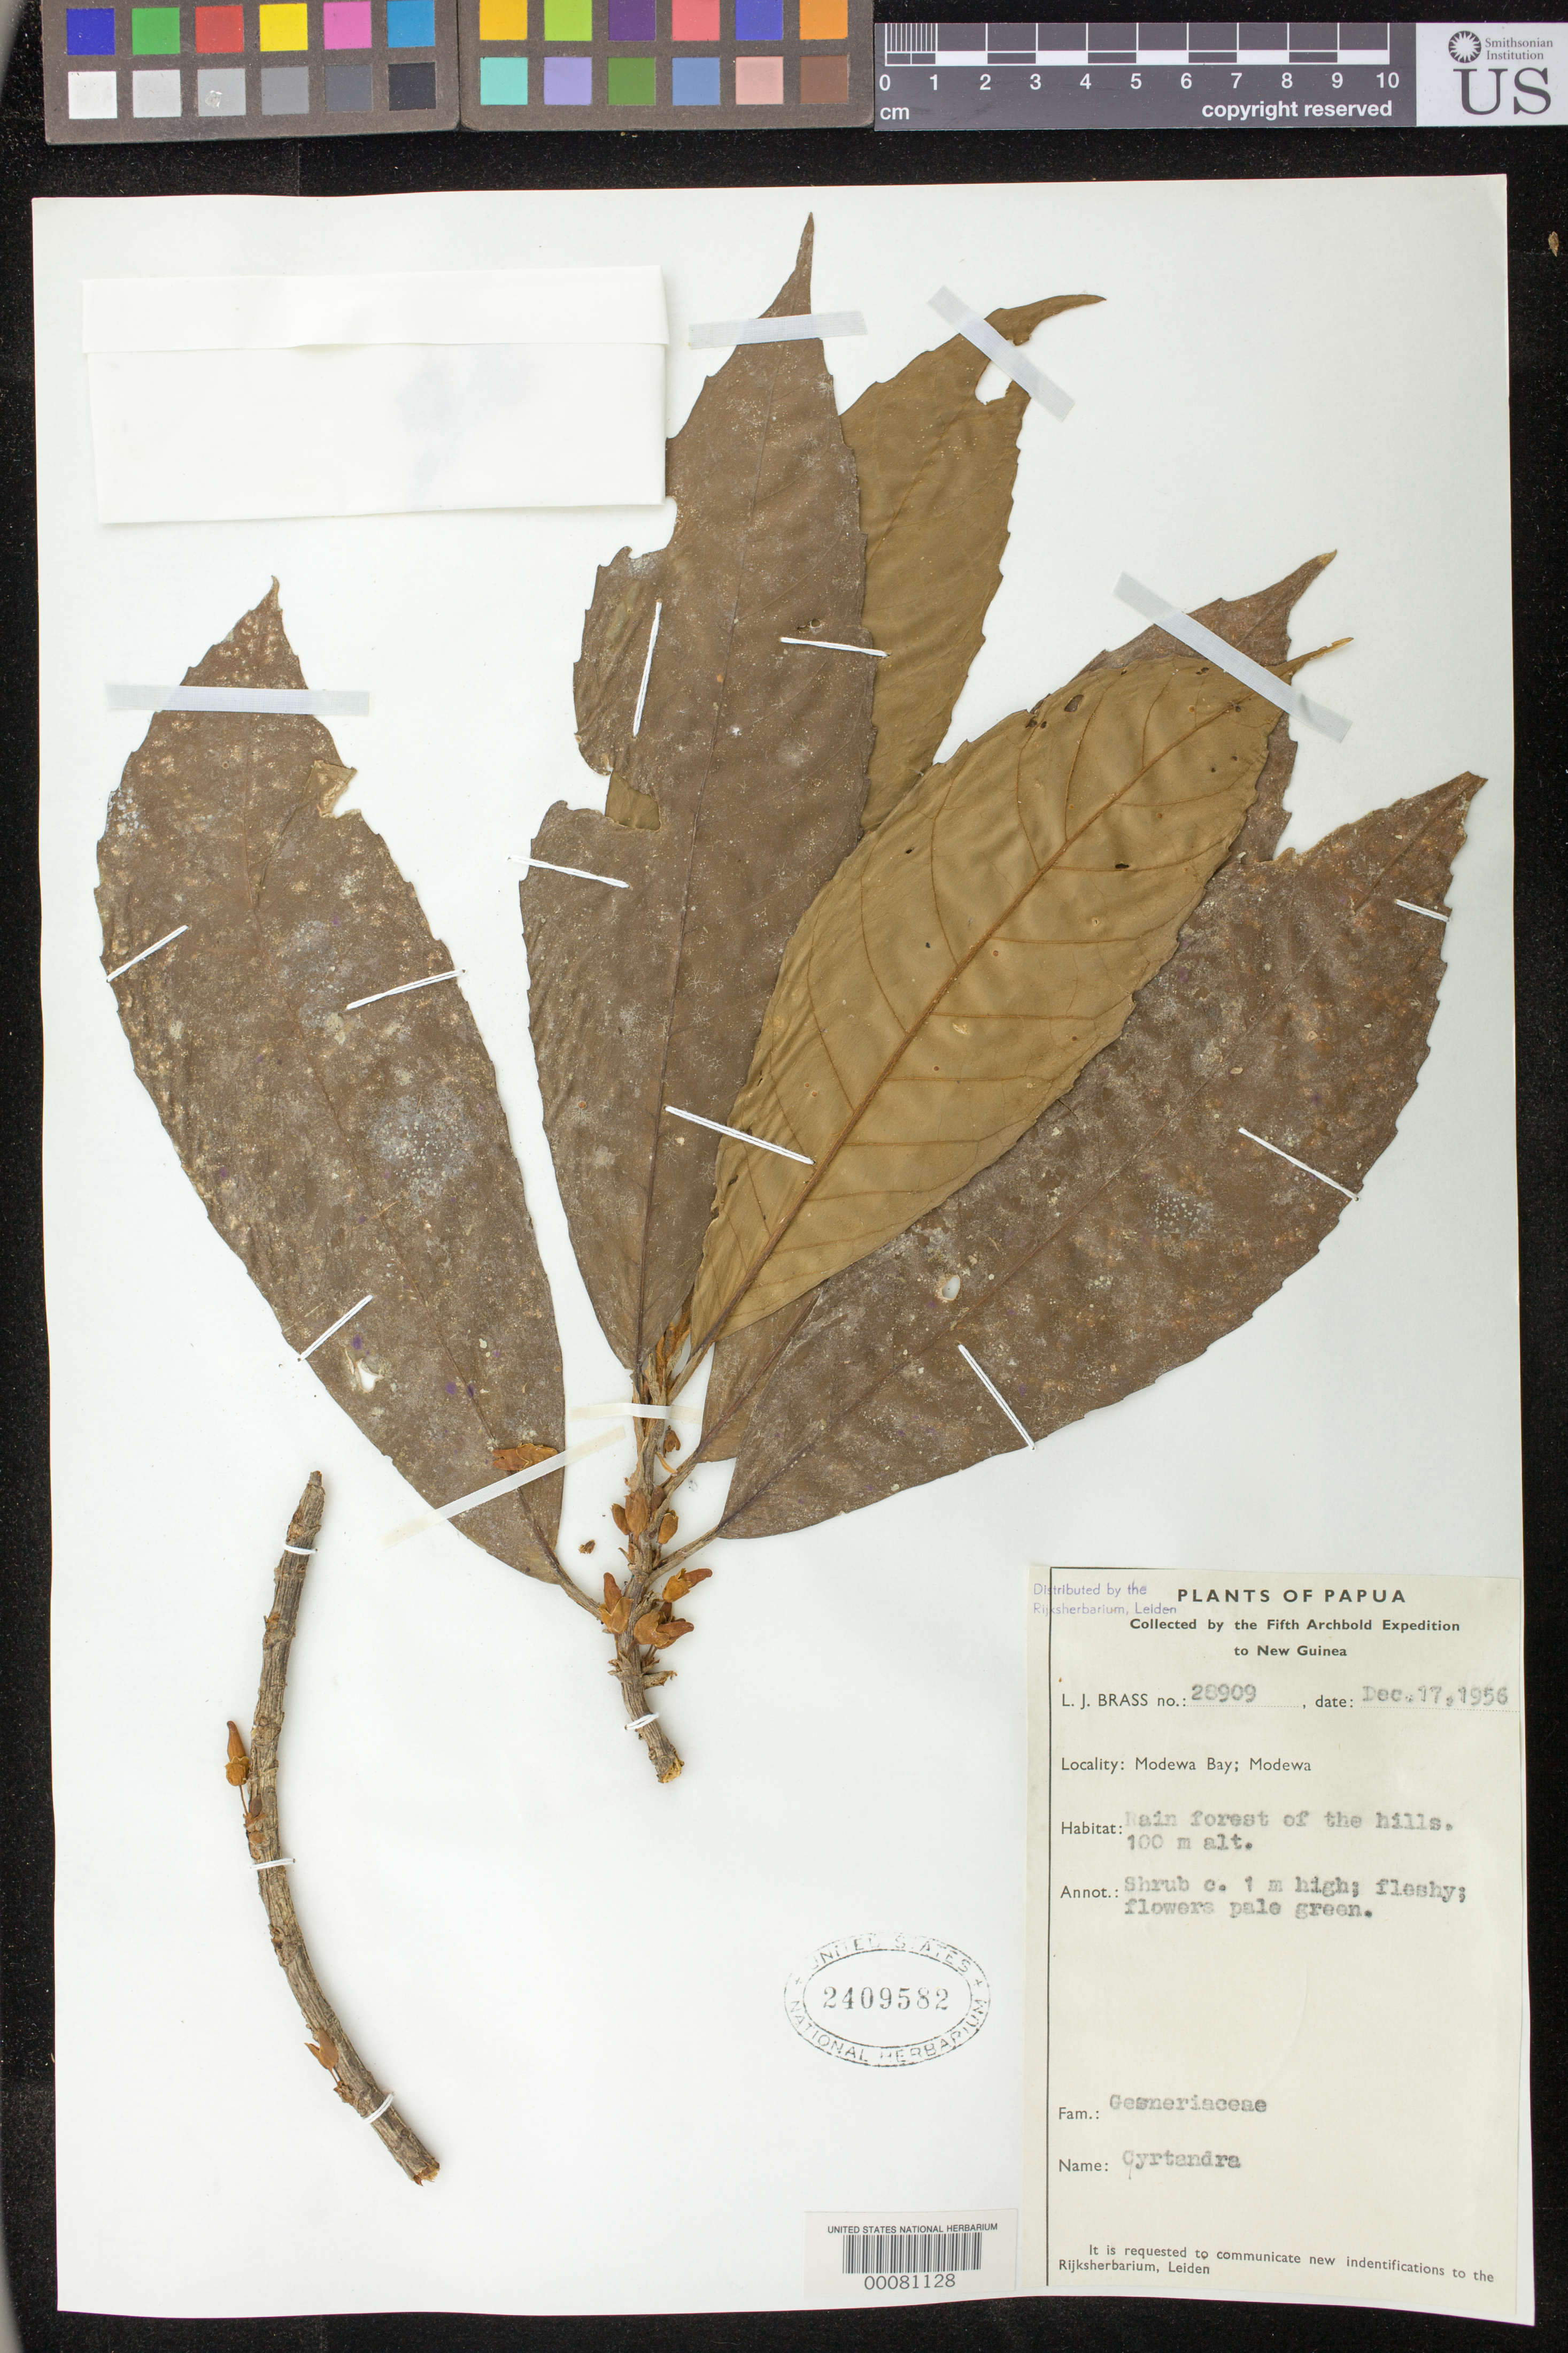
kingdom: Plantae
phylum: Tracheophyta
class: Magnoliopsida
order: Lamiales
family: Gesneriaceae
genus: Cyrtandra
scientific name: Cyrtandra sp.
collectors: L. J. Brass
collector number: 28909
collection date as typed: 17 Dec 1956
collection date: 1956-12-17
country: Papua New Guinea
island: New Guinea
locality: Modewa bay, modewa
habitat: Rain forest of the hills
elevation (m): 100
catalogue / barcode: US 2409582